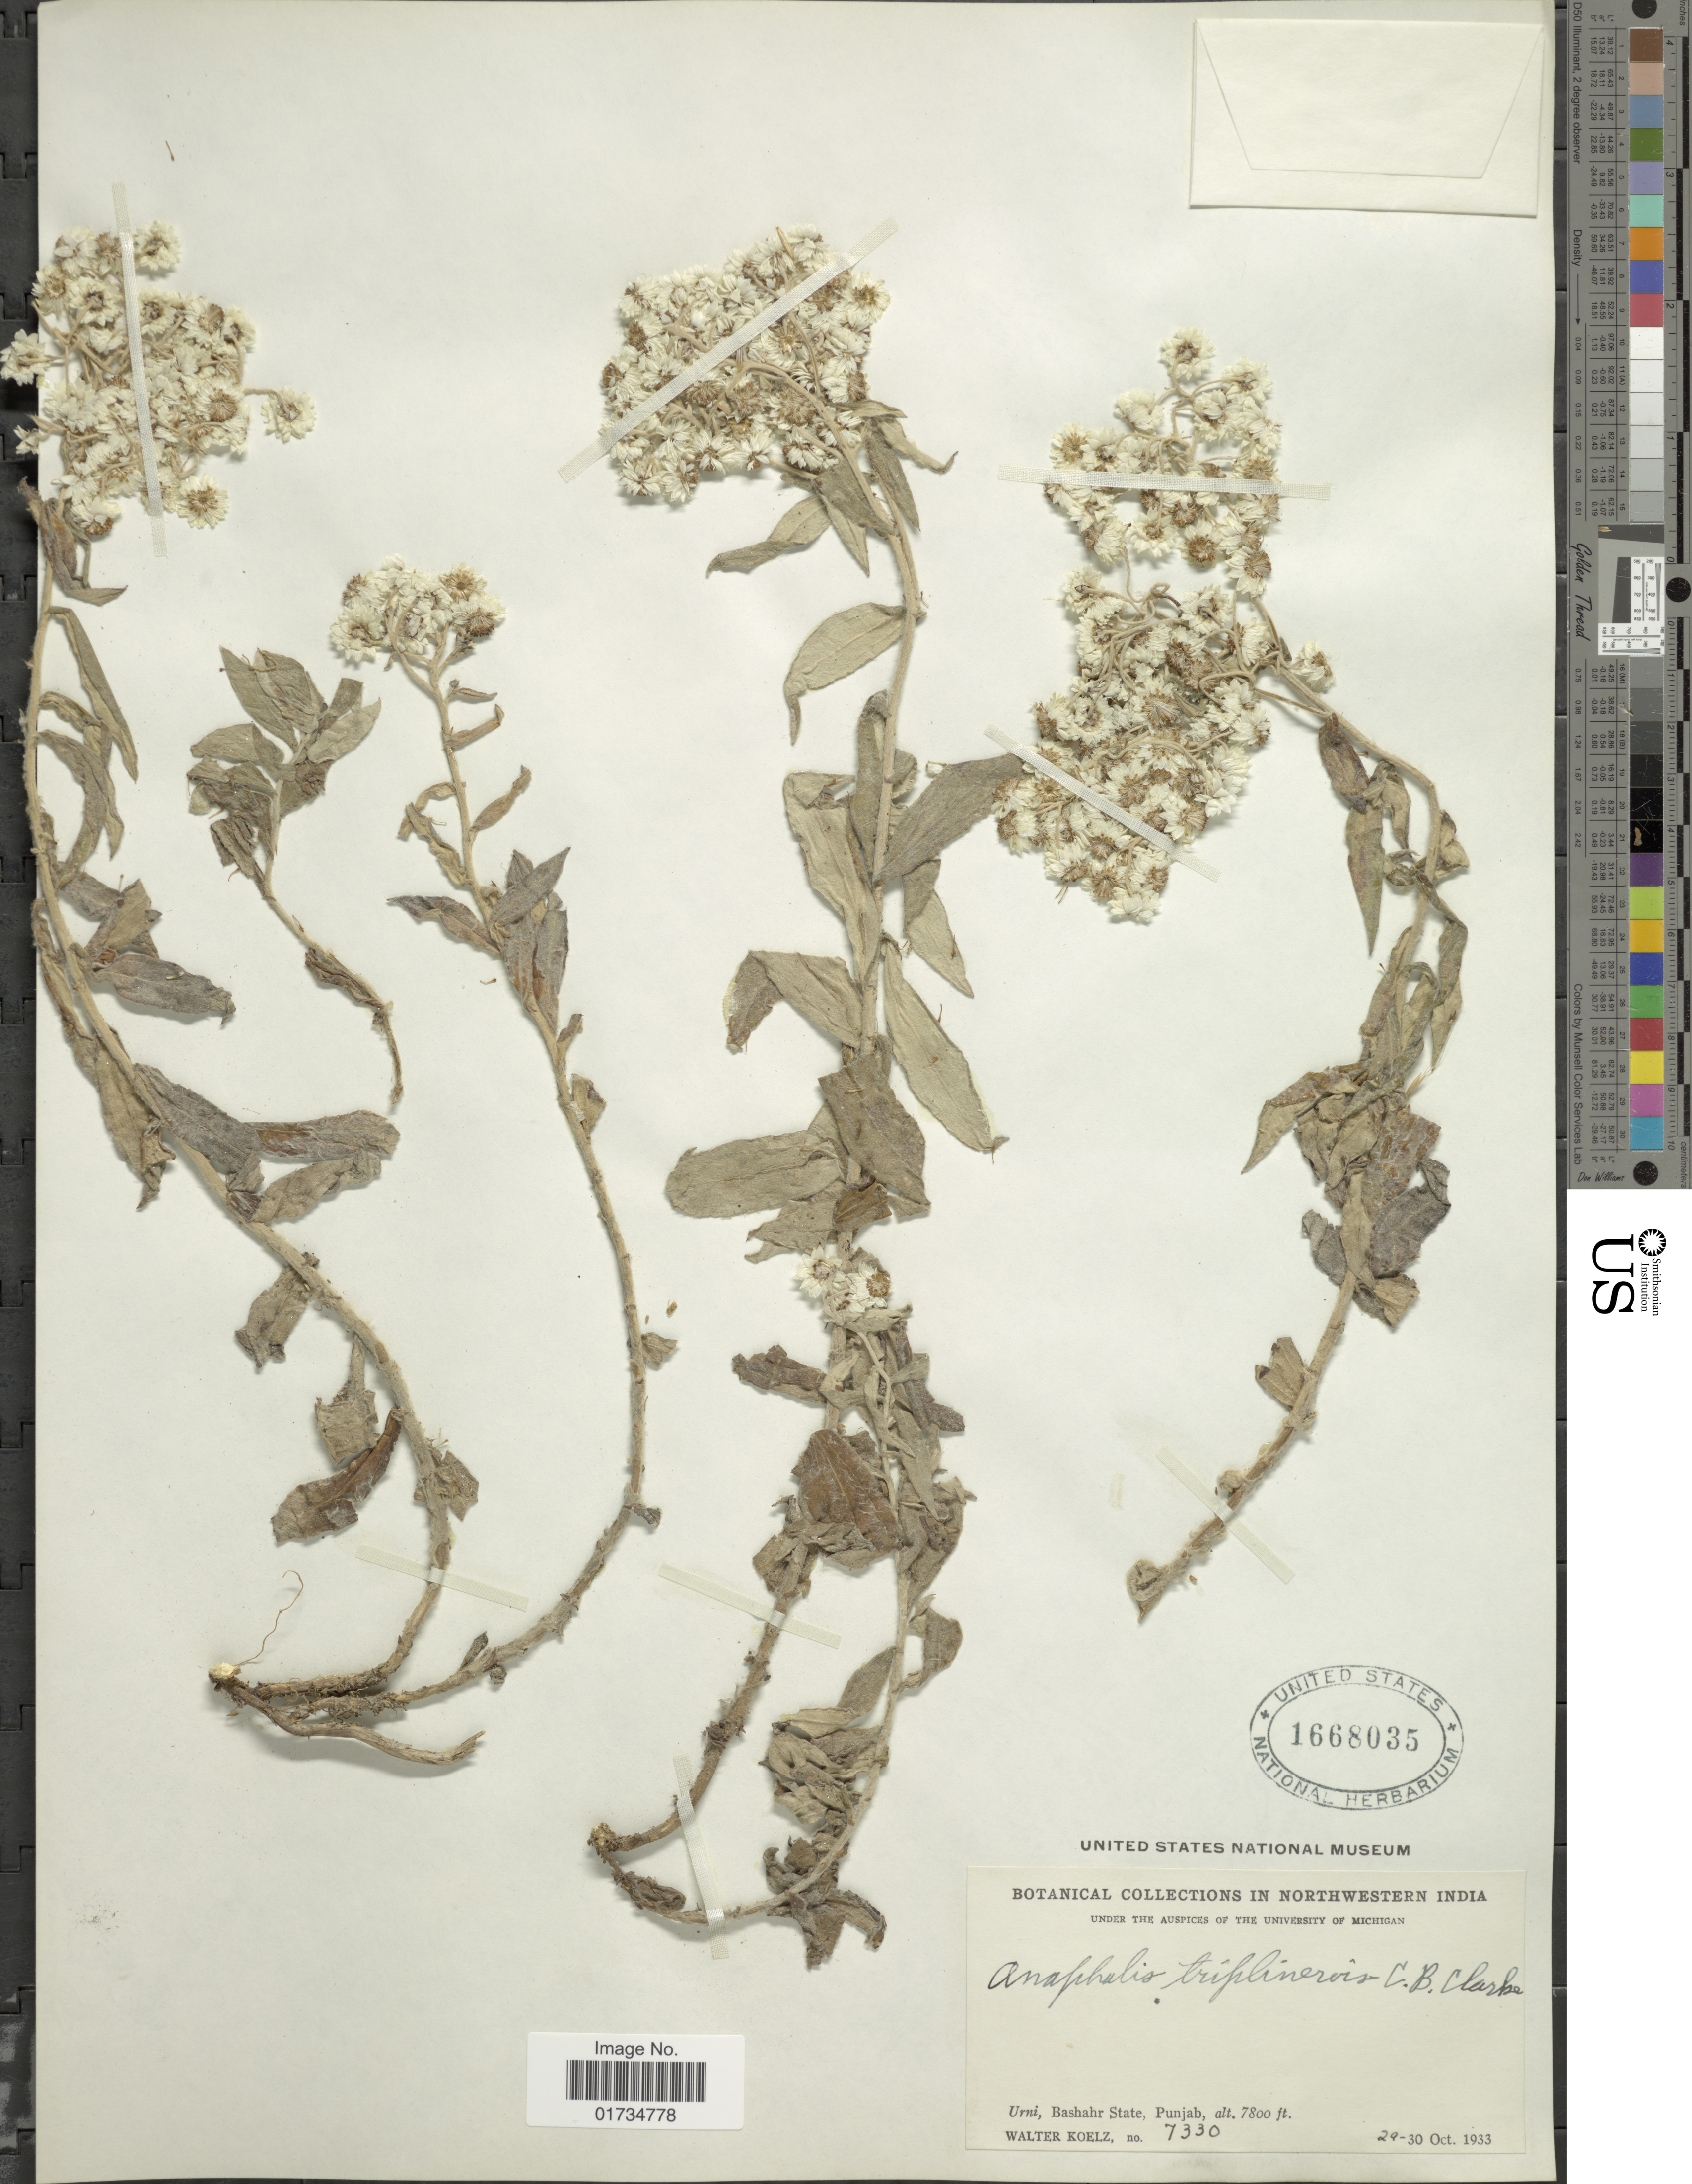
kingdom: Plantae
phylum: Tracheophyta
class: Magnoliopsida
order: Asterales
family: Asteraceae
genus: Anaphalis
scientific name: Anaphalis triplinervis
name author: (Sims) C.B. Clarke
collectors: W. N. Koelz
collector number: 73330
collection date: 1933-10-29/1933-10-30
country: India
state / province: Punjab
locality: Northwestern India. Urni, Bashahr State, Punjab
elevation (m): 2377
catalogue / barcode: US 1668035